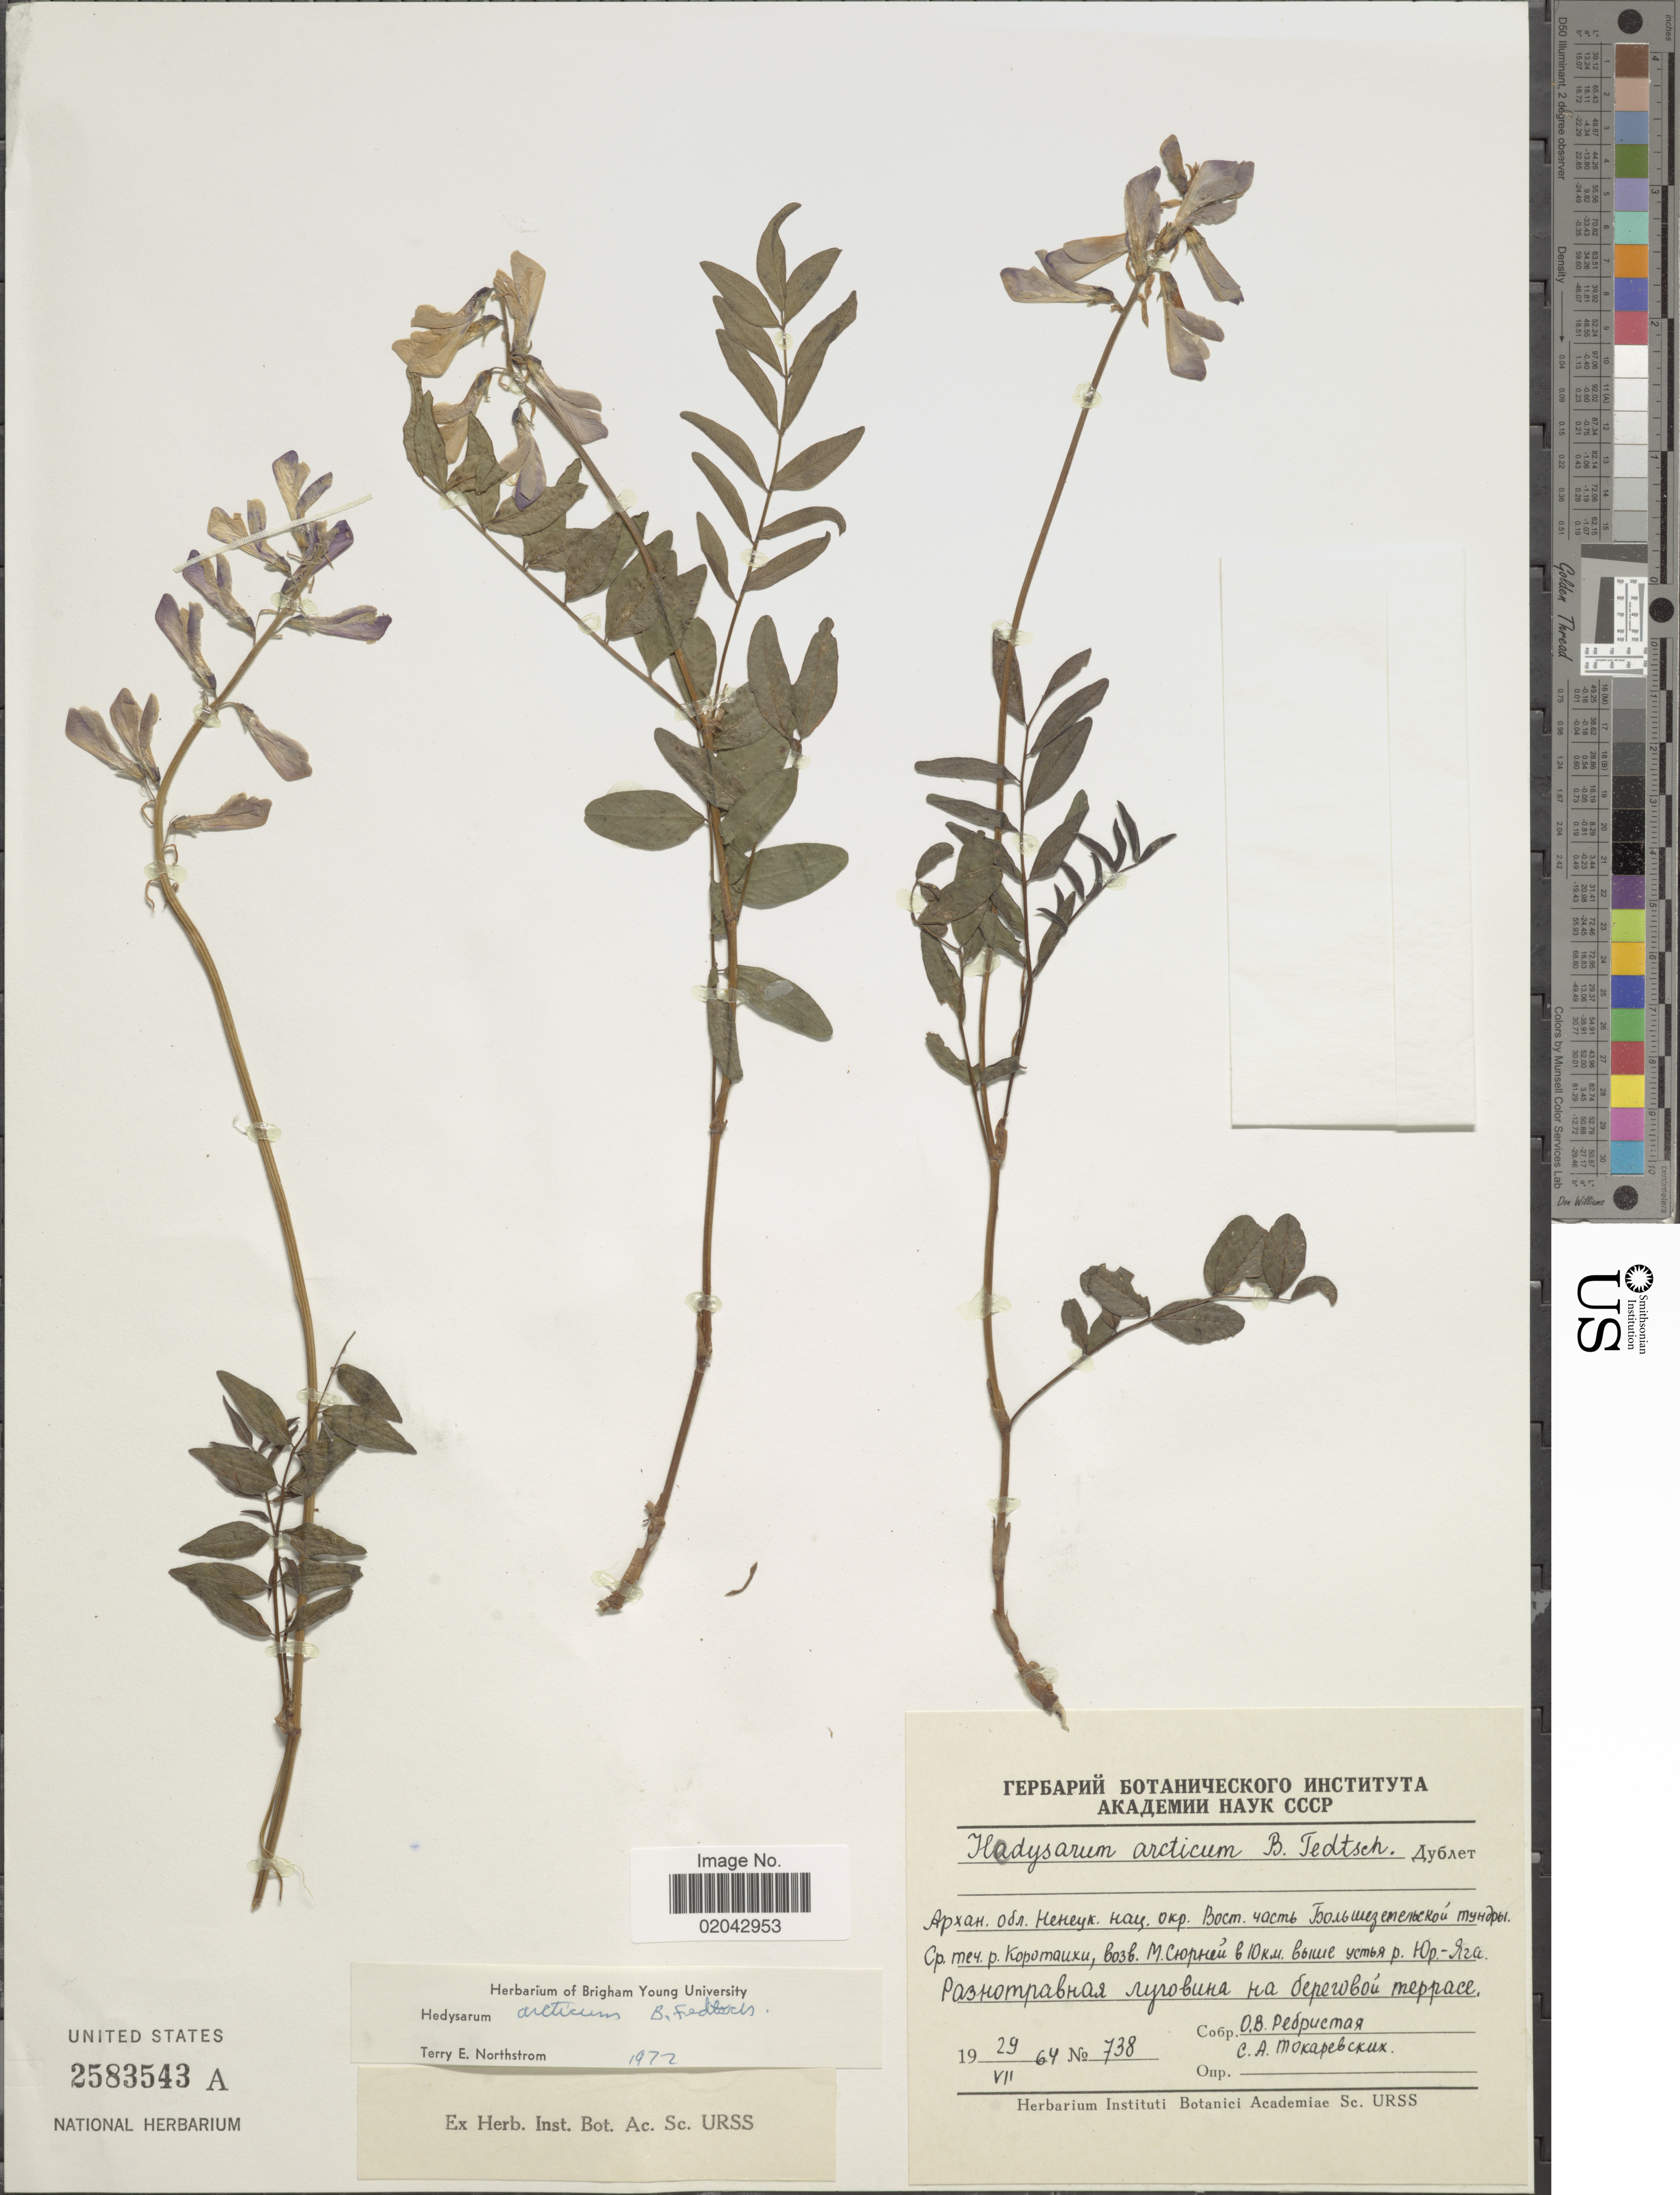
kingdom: Plantae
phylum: Tracheophyta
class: Magnoliopsida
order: Fabales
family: Fabaceae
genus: Hedysarum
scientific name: Hedysarum arcticum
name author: B. Fedtsch.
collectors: O. Rabristaya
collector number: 738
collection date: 1964-07-29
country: Russian Federation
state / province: Arkhangelsk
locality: Nenets, Korotaikha River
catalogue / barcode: US 2583543A